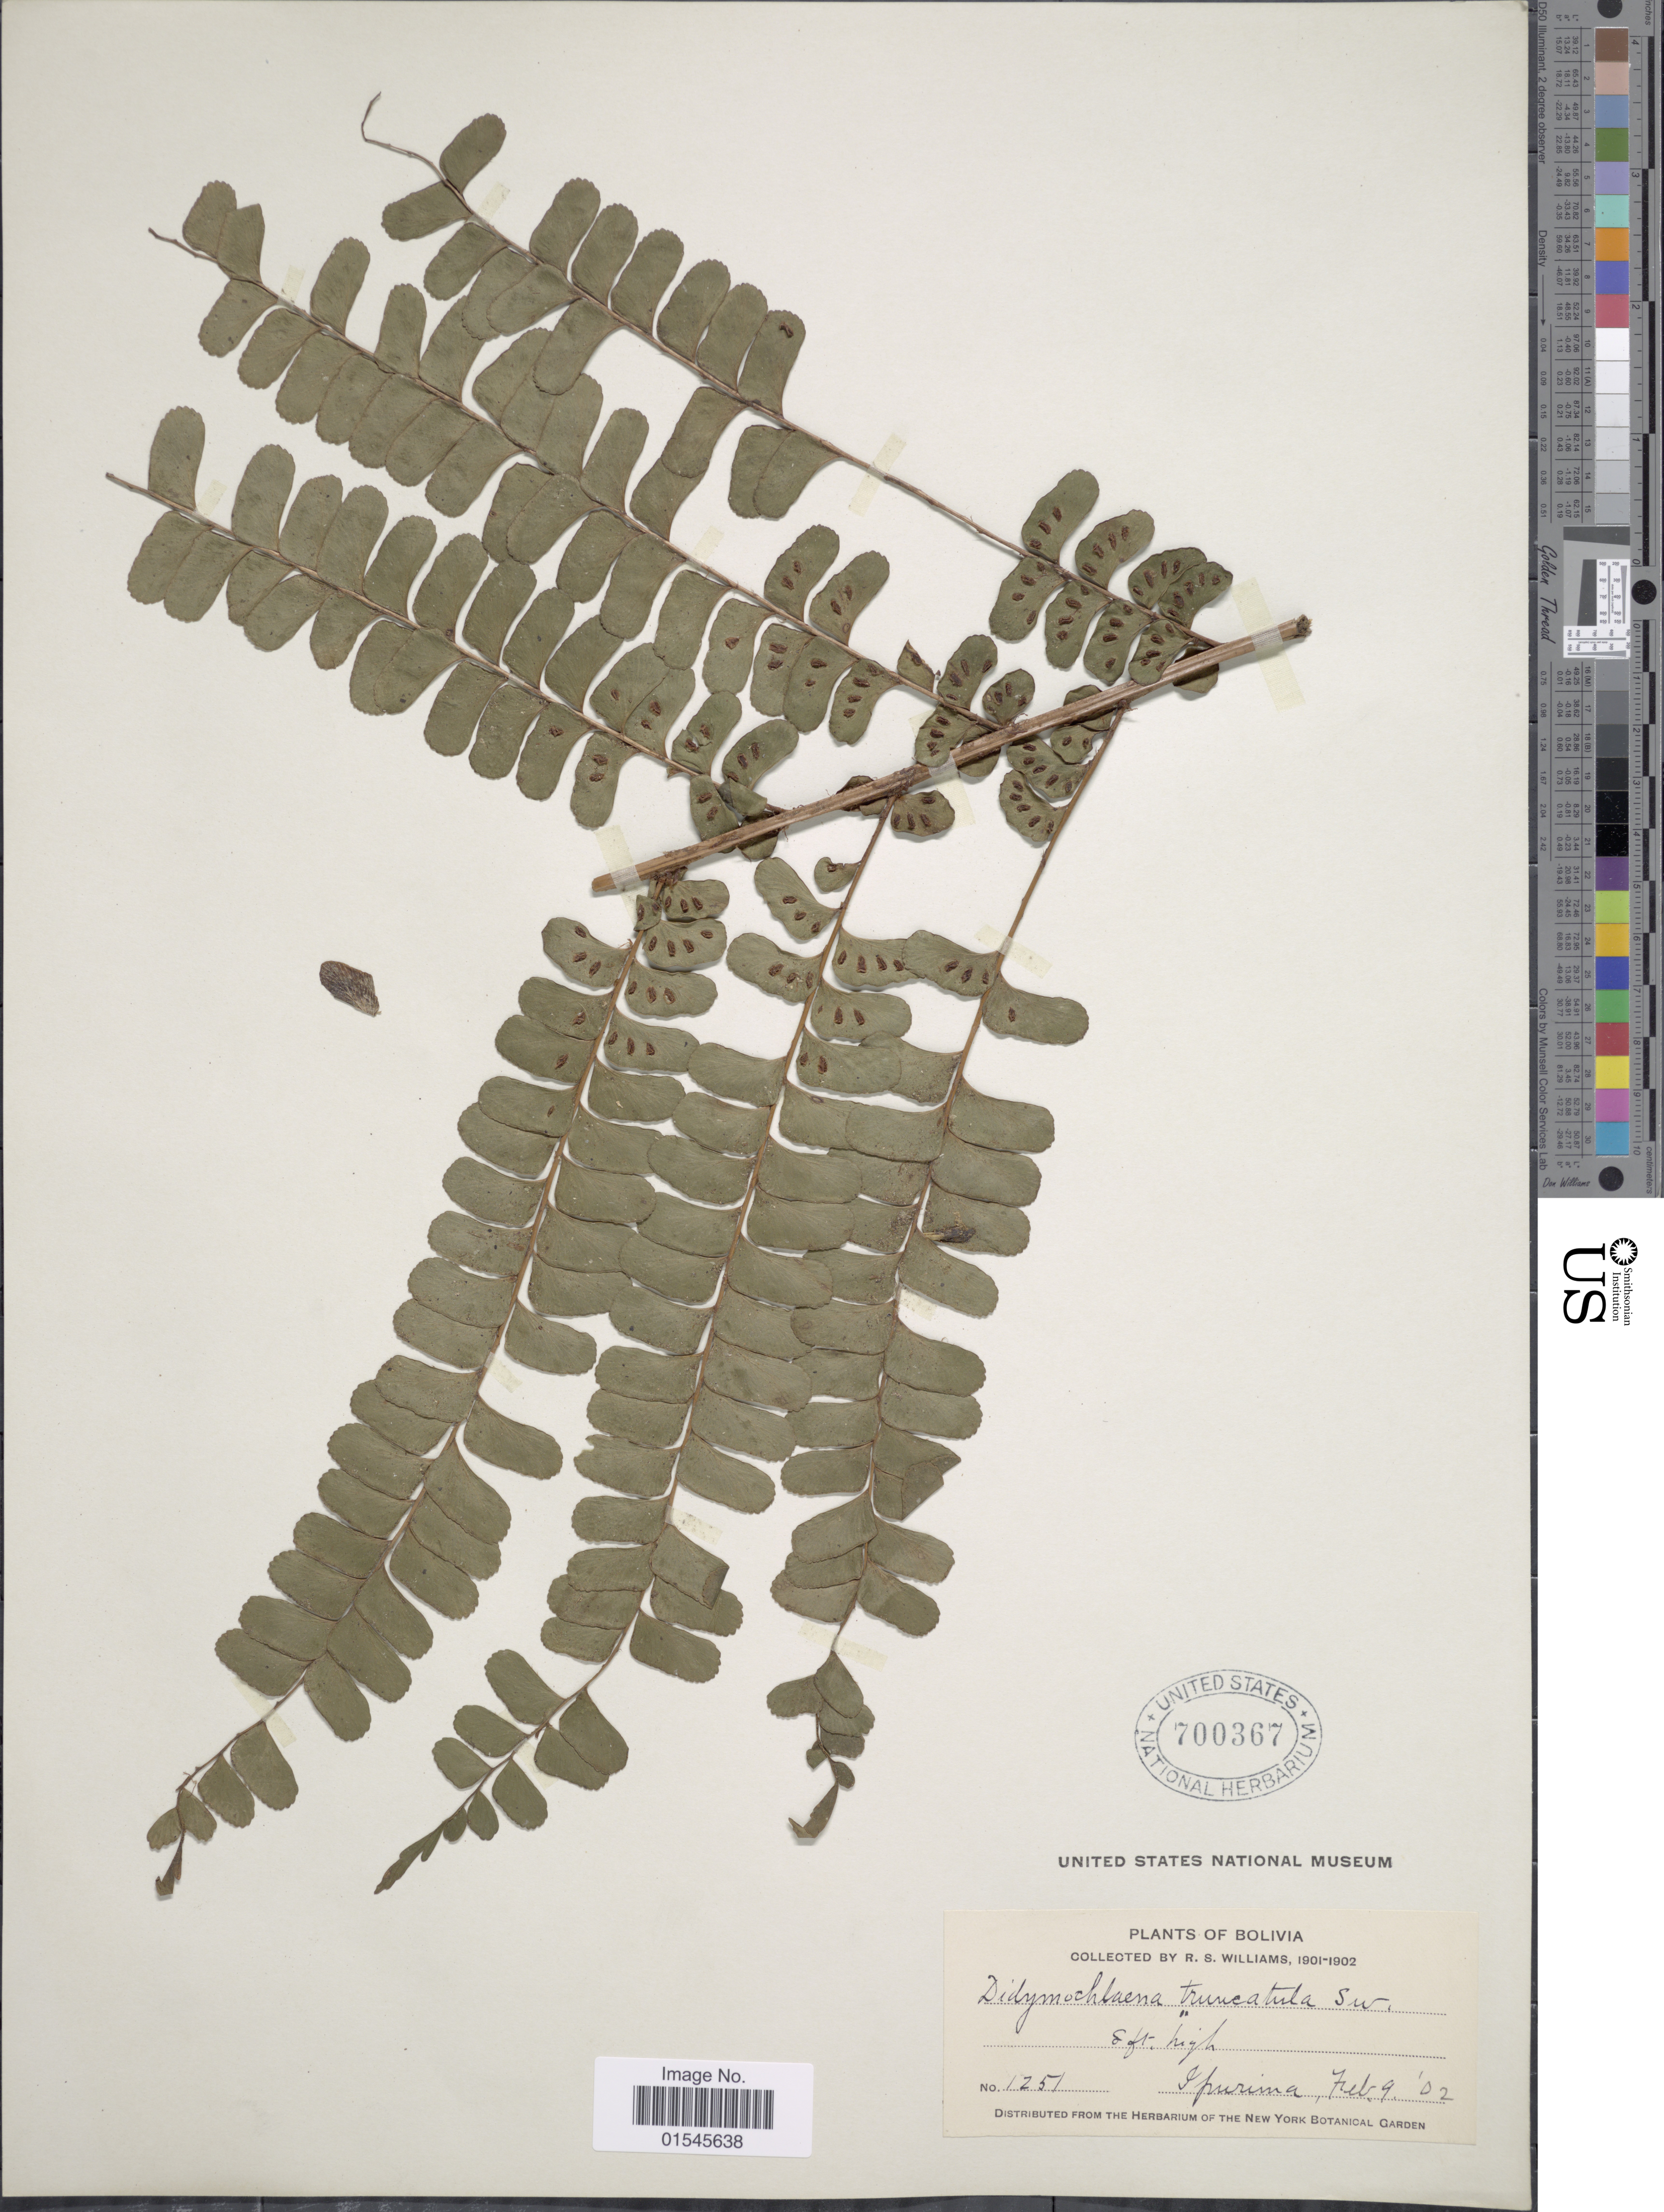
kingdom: Plantae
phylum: Tracheophyta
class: Polypodiopsida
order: Polypodiales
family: Didymochlaenaceae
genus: Didymochlaena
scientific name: Didymochlaena truncatula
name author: (Sw.) J. Sm.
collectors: R. S. Williams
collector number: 1251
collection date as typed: Feb. 9, '02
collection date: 1902-02-09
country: Bolivia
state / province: La Paz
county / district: Franz Tamayo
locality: Ipurama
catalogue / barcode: US 700367